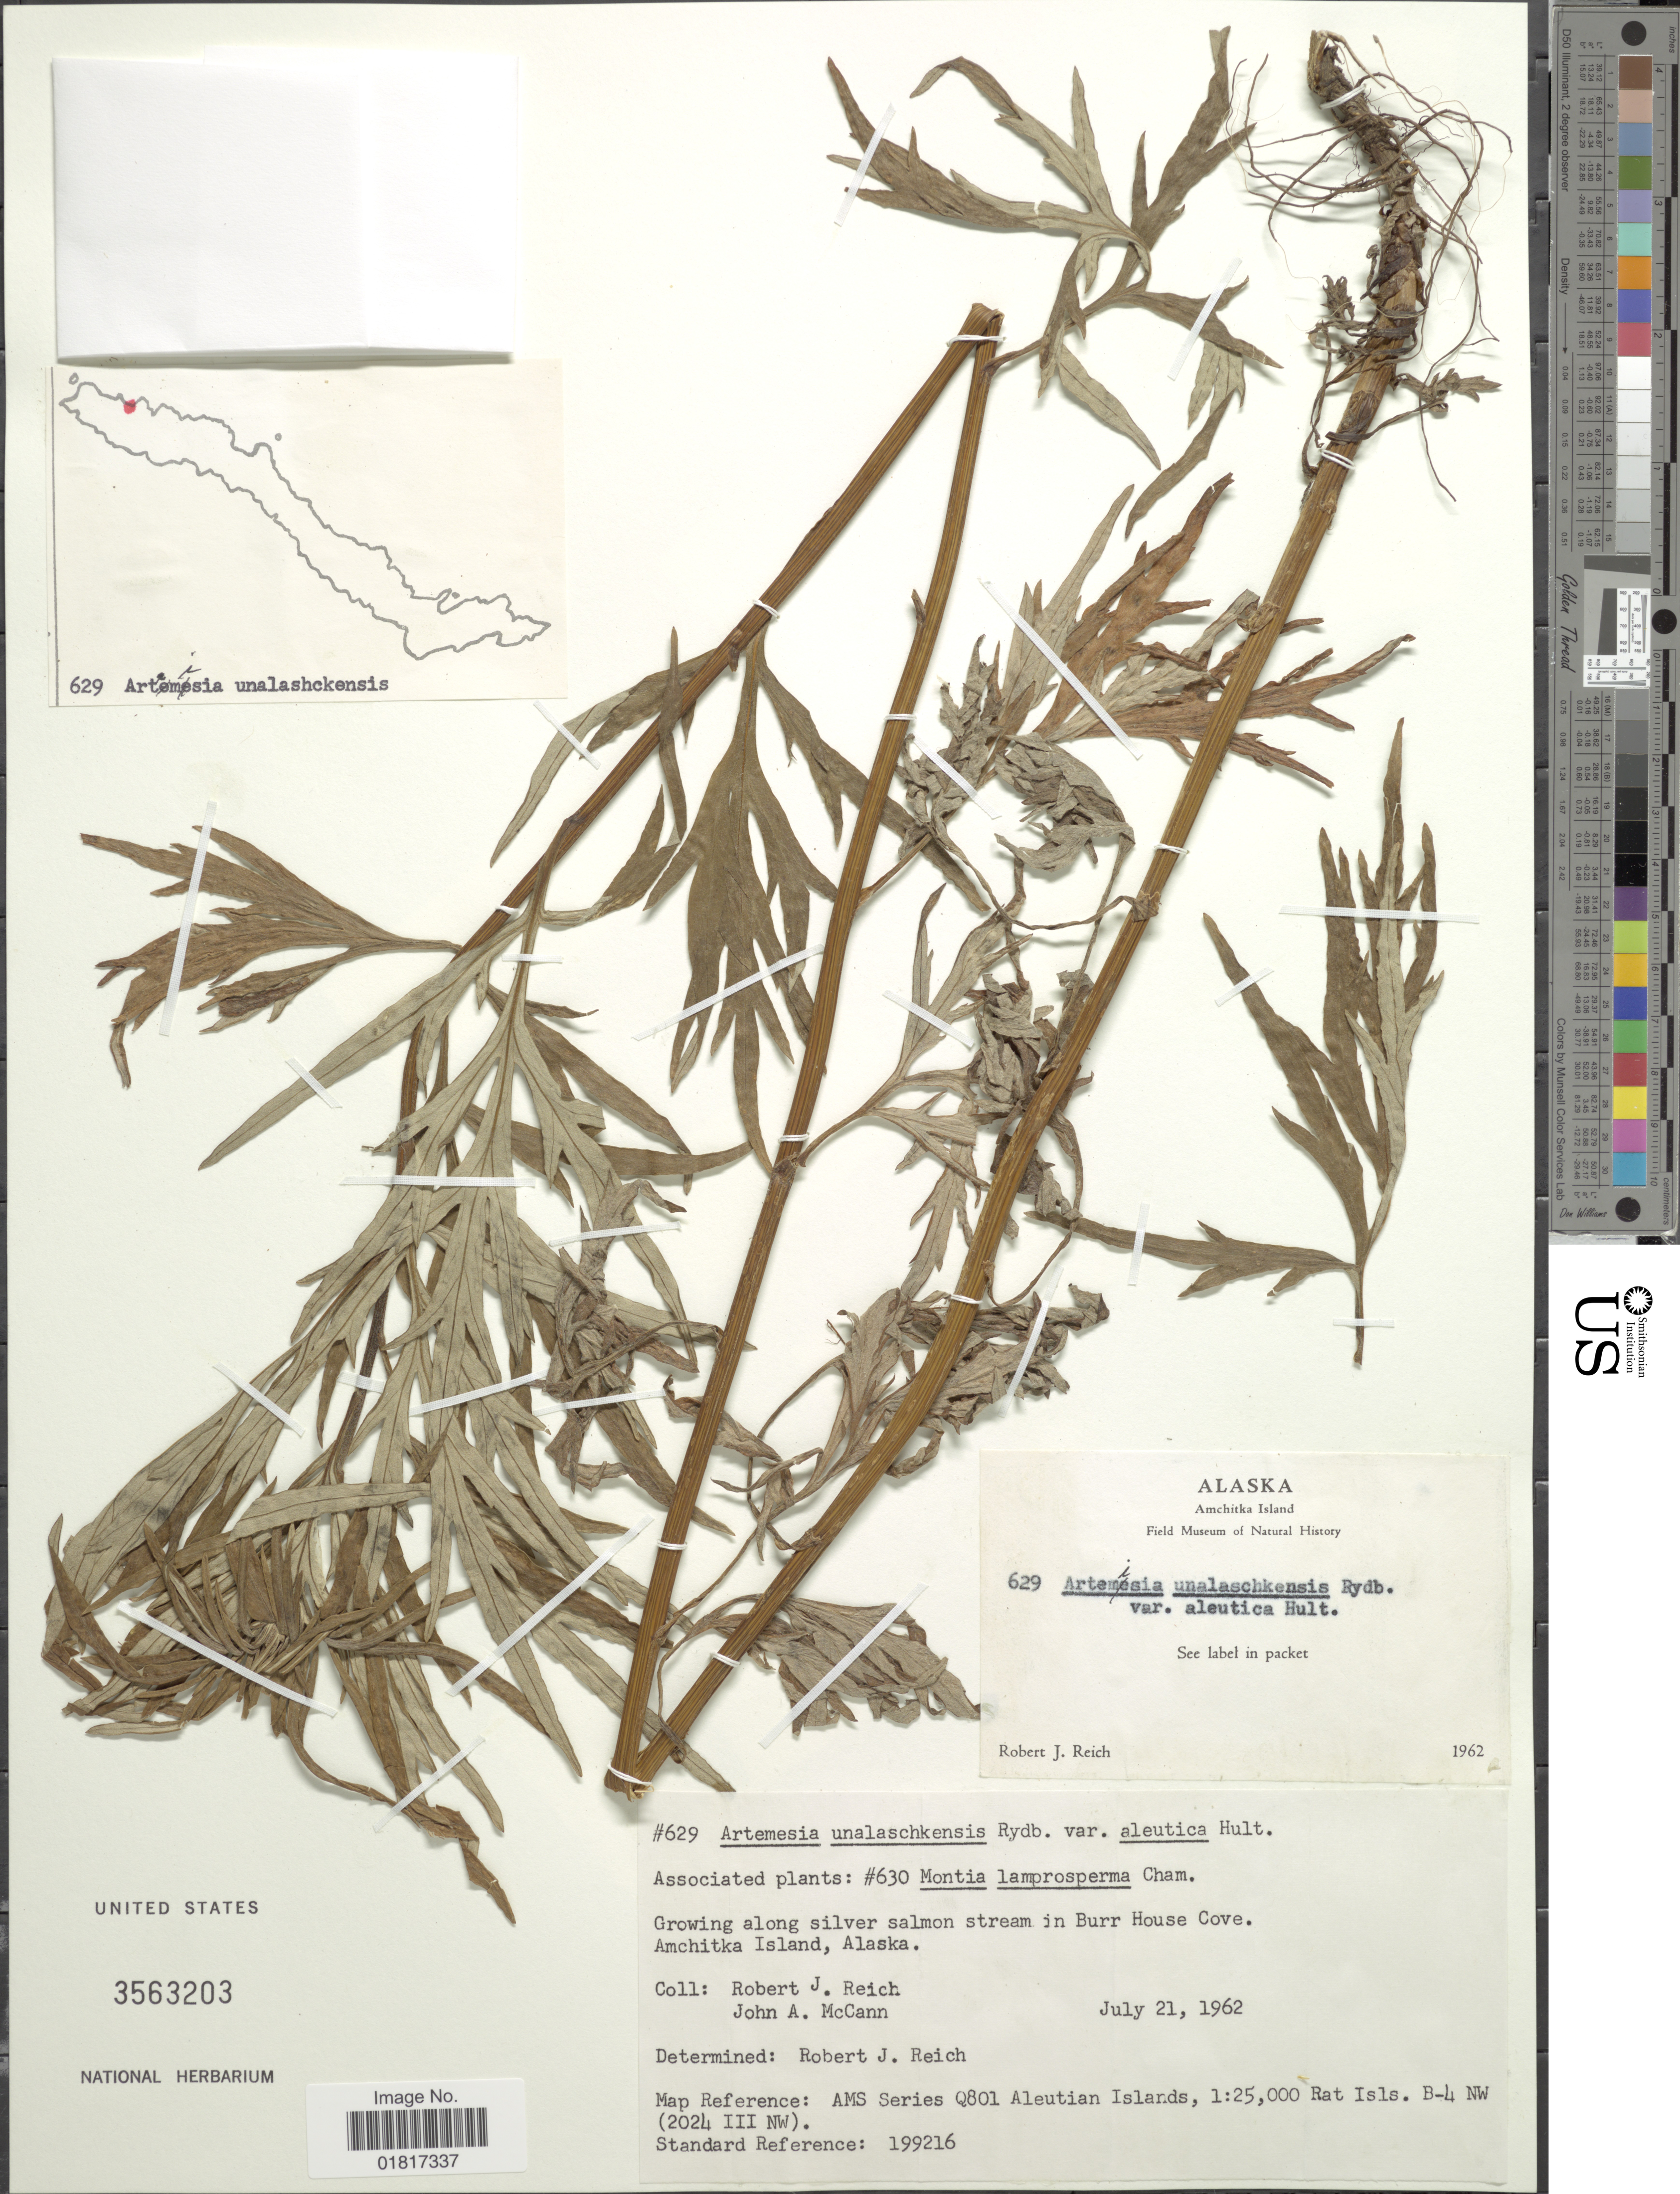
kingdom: Plantae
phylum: Tracheophyta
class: Magnoliopsida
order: Asterales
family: Asteraceae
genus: Artemisia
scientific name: Artemisia unalaskensis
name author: Rydb.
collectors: R. Reich & J. A. McCann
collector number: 629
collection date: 1926-07-21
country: United States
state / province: Alaska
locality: Amchitka Island, grwing along silver salmon stream in Burr House Cove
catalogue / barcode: US 3563203